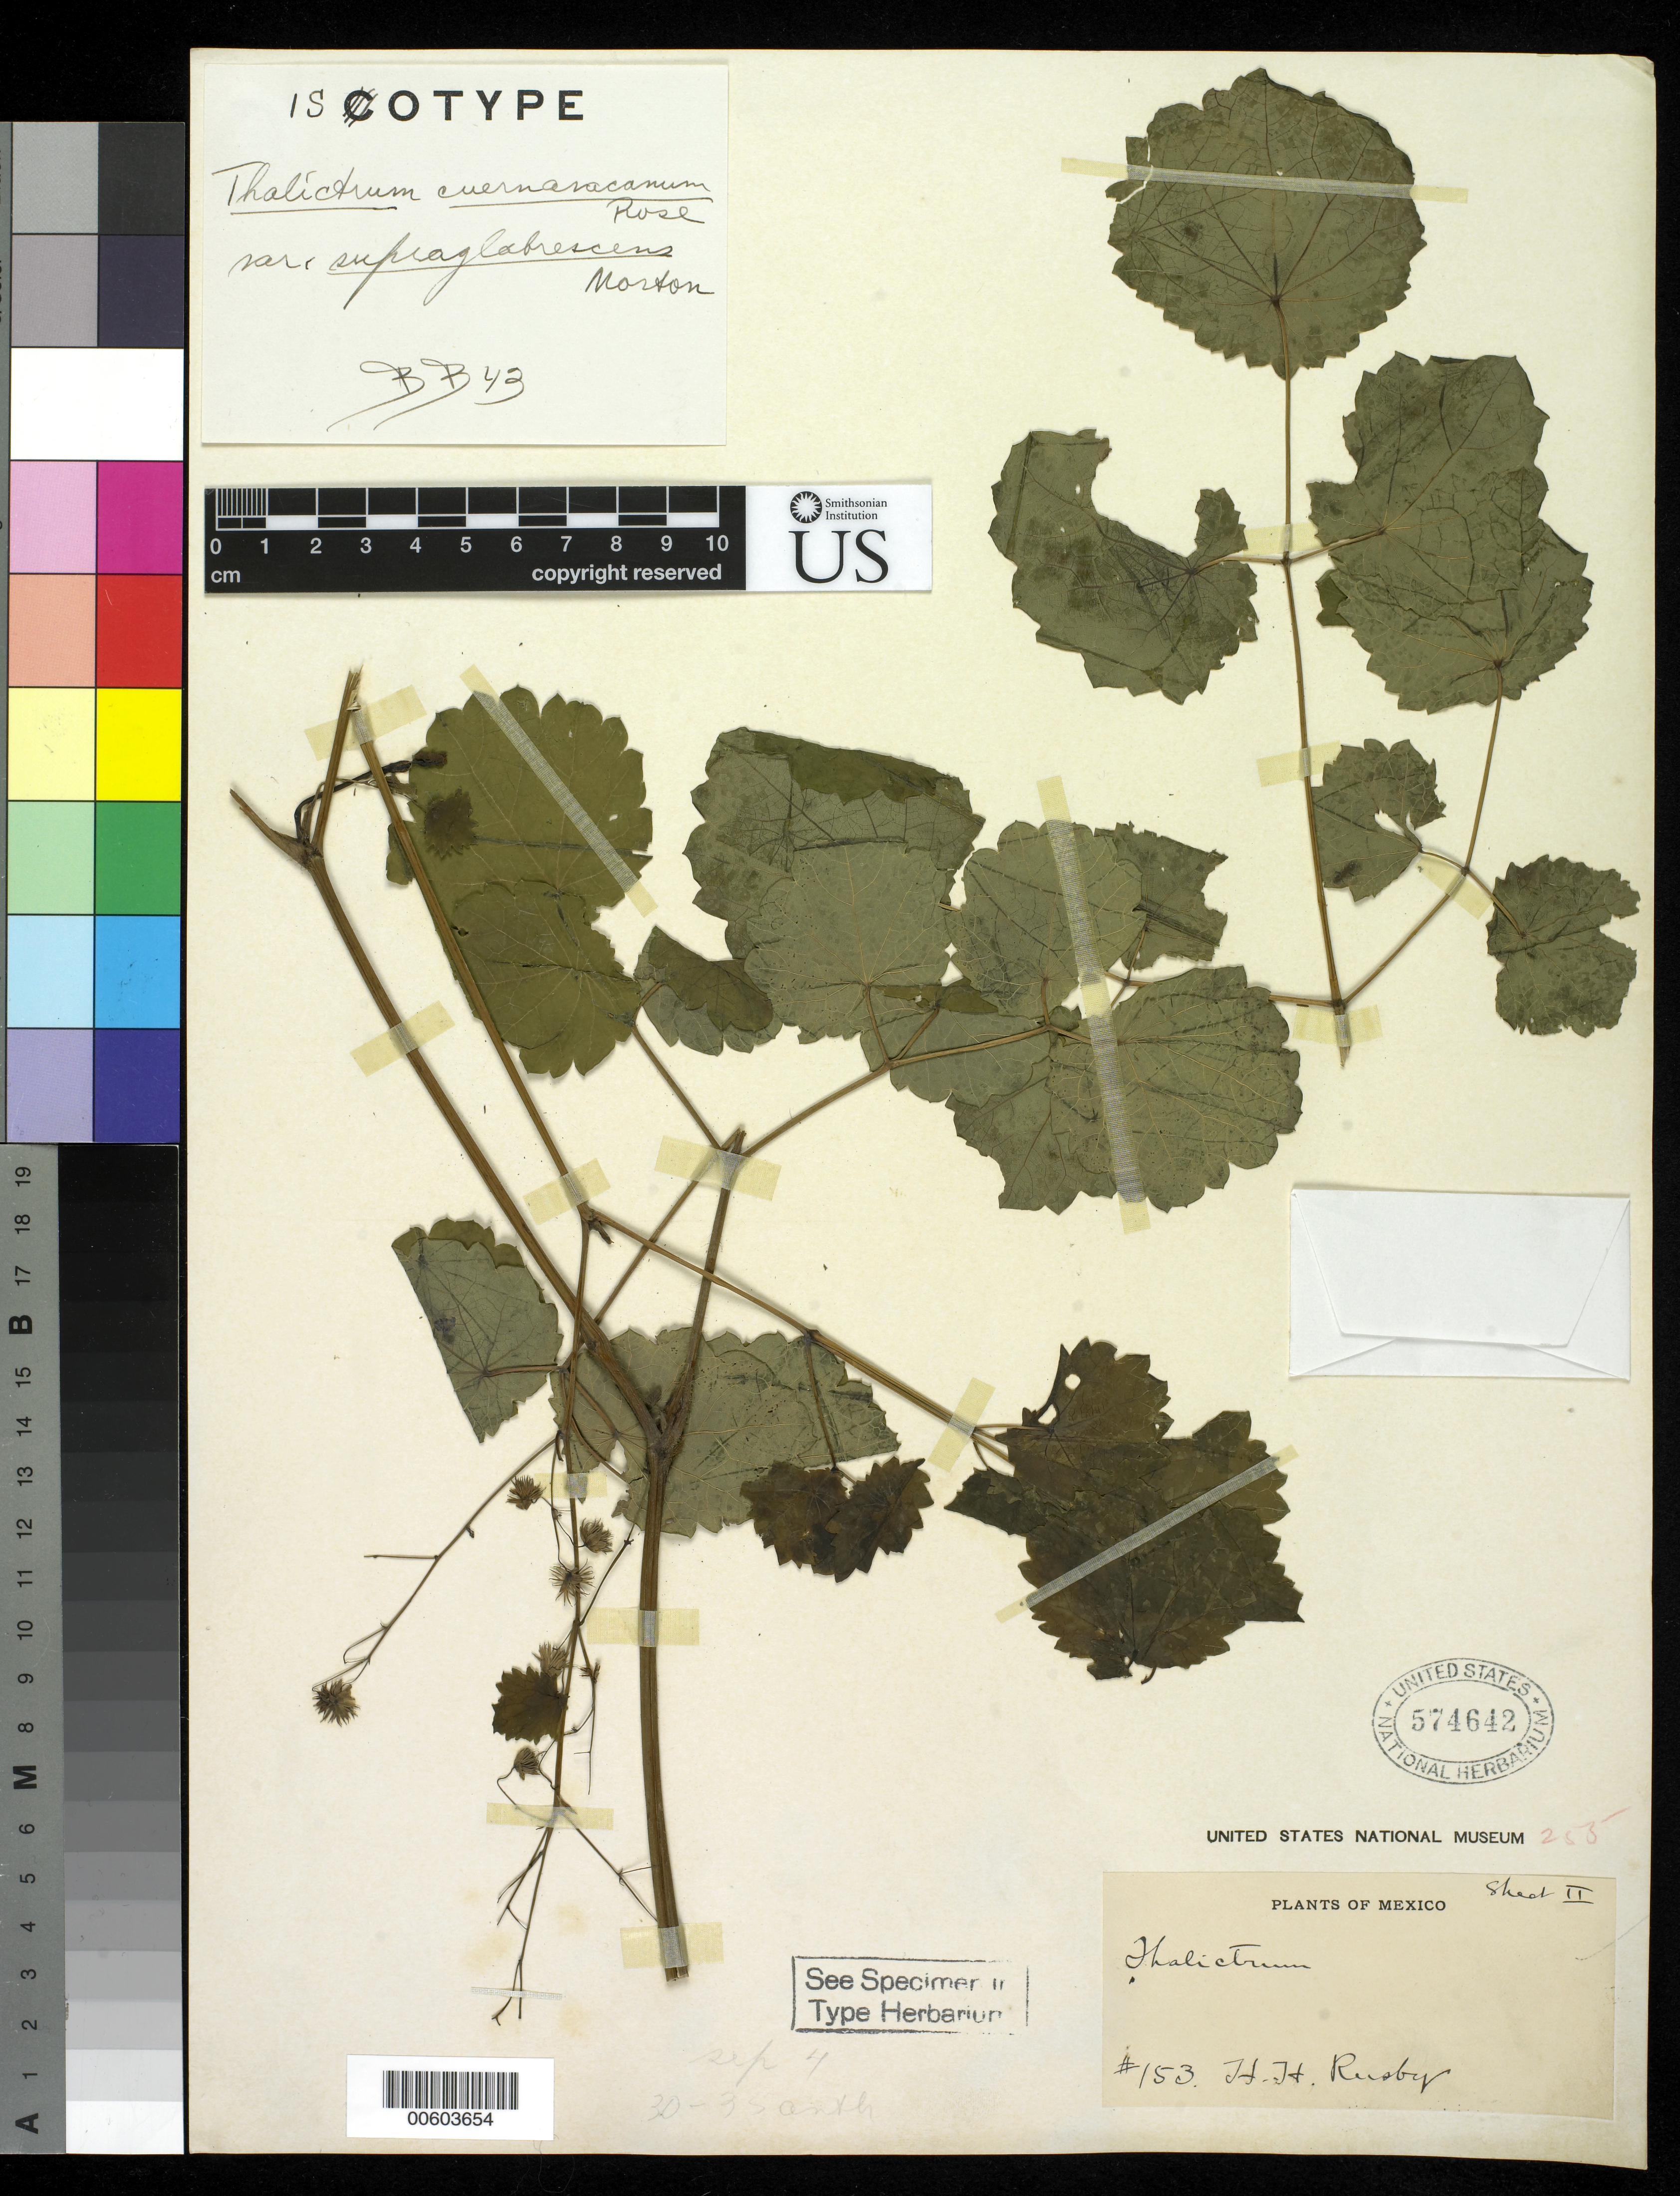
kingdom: Plantae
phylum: Tracheophyta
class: Magnoliopsida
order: Ranunculales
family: Ranunculaceae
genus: Thalictrum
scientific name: Thalictrum cuernavacanum var. supraglabrescens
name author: C.V. Morton ex B. Boivin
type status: Isotype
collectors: H. H. Rusby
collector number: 153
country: Mexico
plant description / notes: Annotated as "Sheet II", unclear whether this sheet should be regarded as isotype or second sheet of holotype; protologue cites "type and isotype" at US.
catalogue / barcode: US 574642